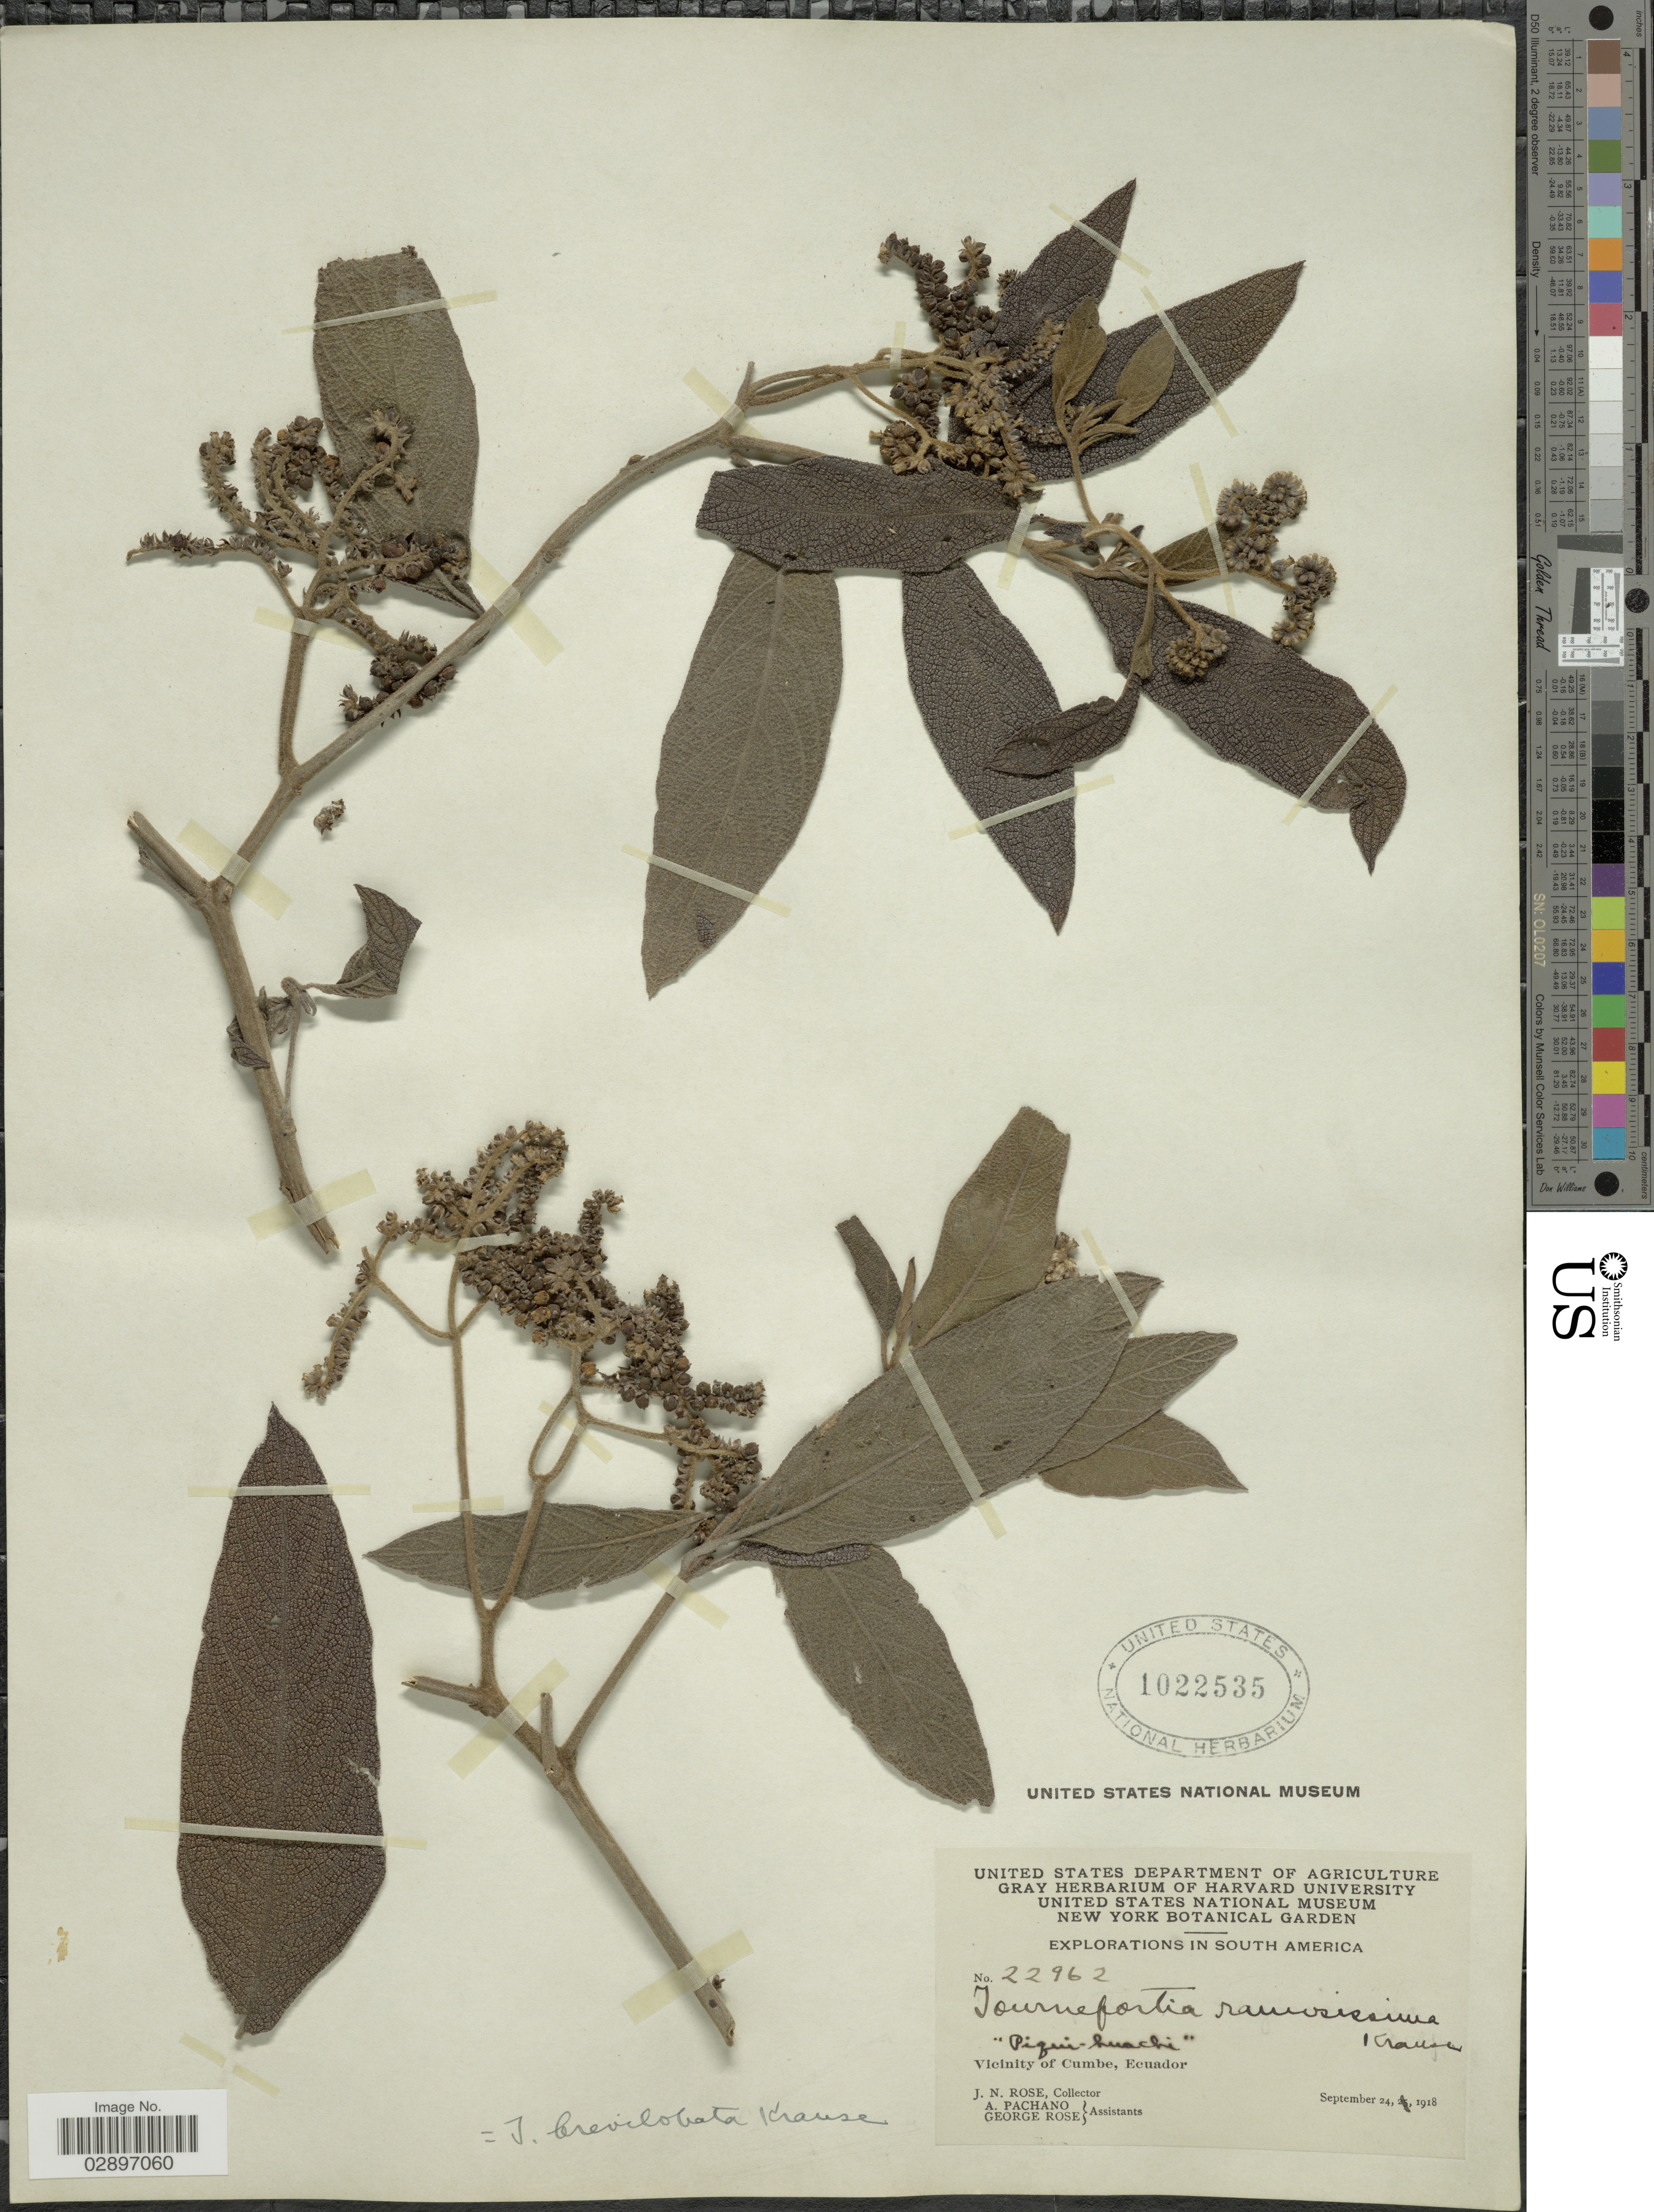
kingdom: Plantae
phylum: Tracheophyta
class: Magnoliopsida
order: Boraginales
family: Heliotropiaceae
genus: Tournefortia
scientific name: Tournefortia brevilobata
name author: K. Krause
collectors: J. N. Rose, A. Pachano & G. Rose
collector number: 22962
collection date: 1918-09-24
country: Ecuador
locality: Vicinity of Cumbe.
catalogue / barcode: US 1022535